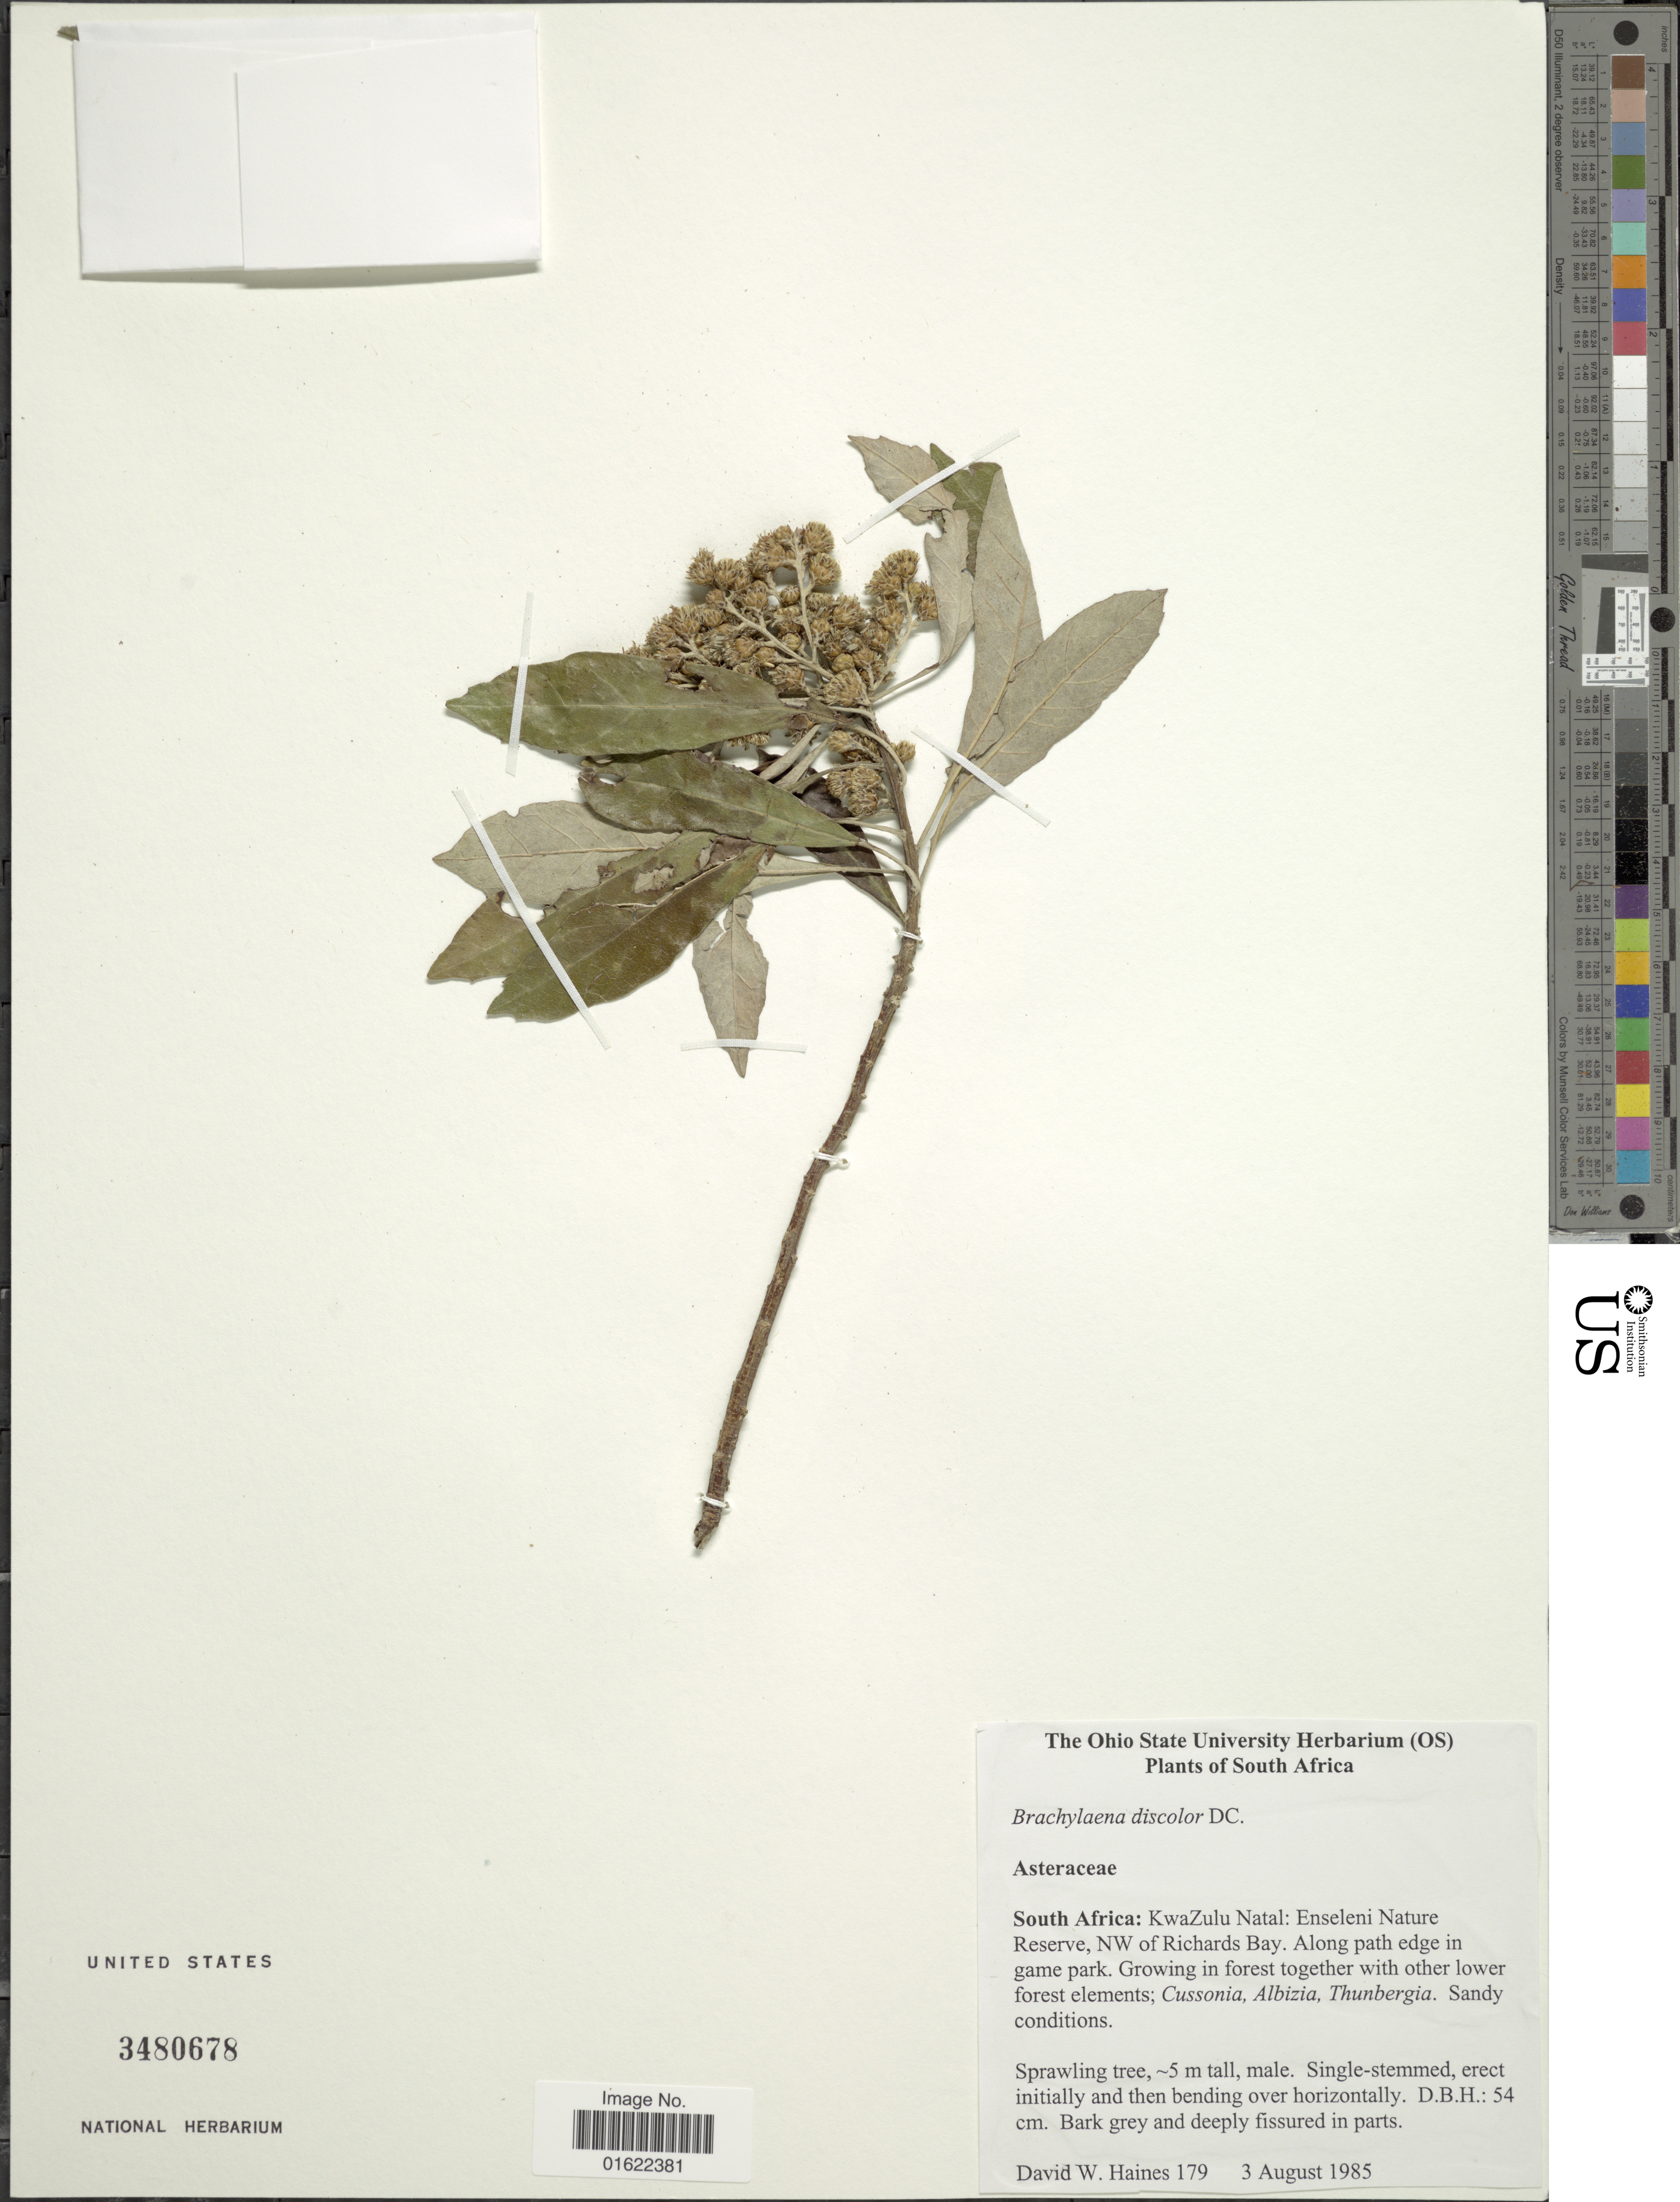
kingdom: Plantae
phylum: Tracheophyta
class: Magnoliopsida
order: Asterales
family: Asteraceae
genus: Brachylaena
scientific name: Brachylaena discolor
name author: DC.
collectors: D. Haines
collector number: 179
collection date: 1985-08-03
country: South Africa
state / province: KwaZulu-Natal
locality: Enseleni Nature Reserve, NW of Richards Bay. Along path edge in game park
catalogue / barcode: US 3480678